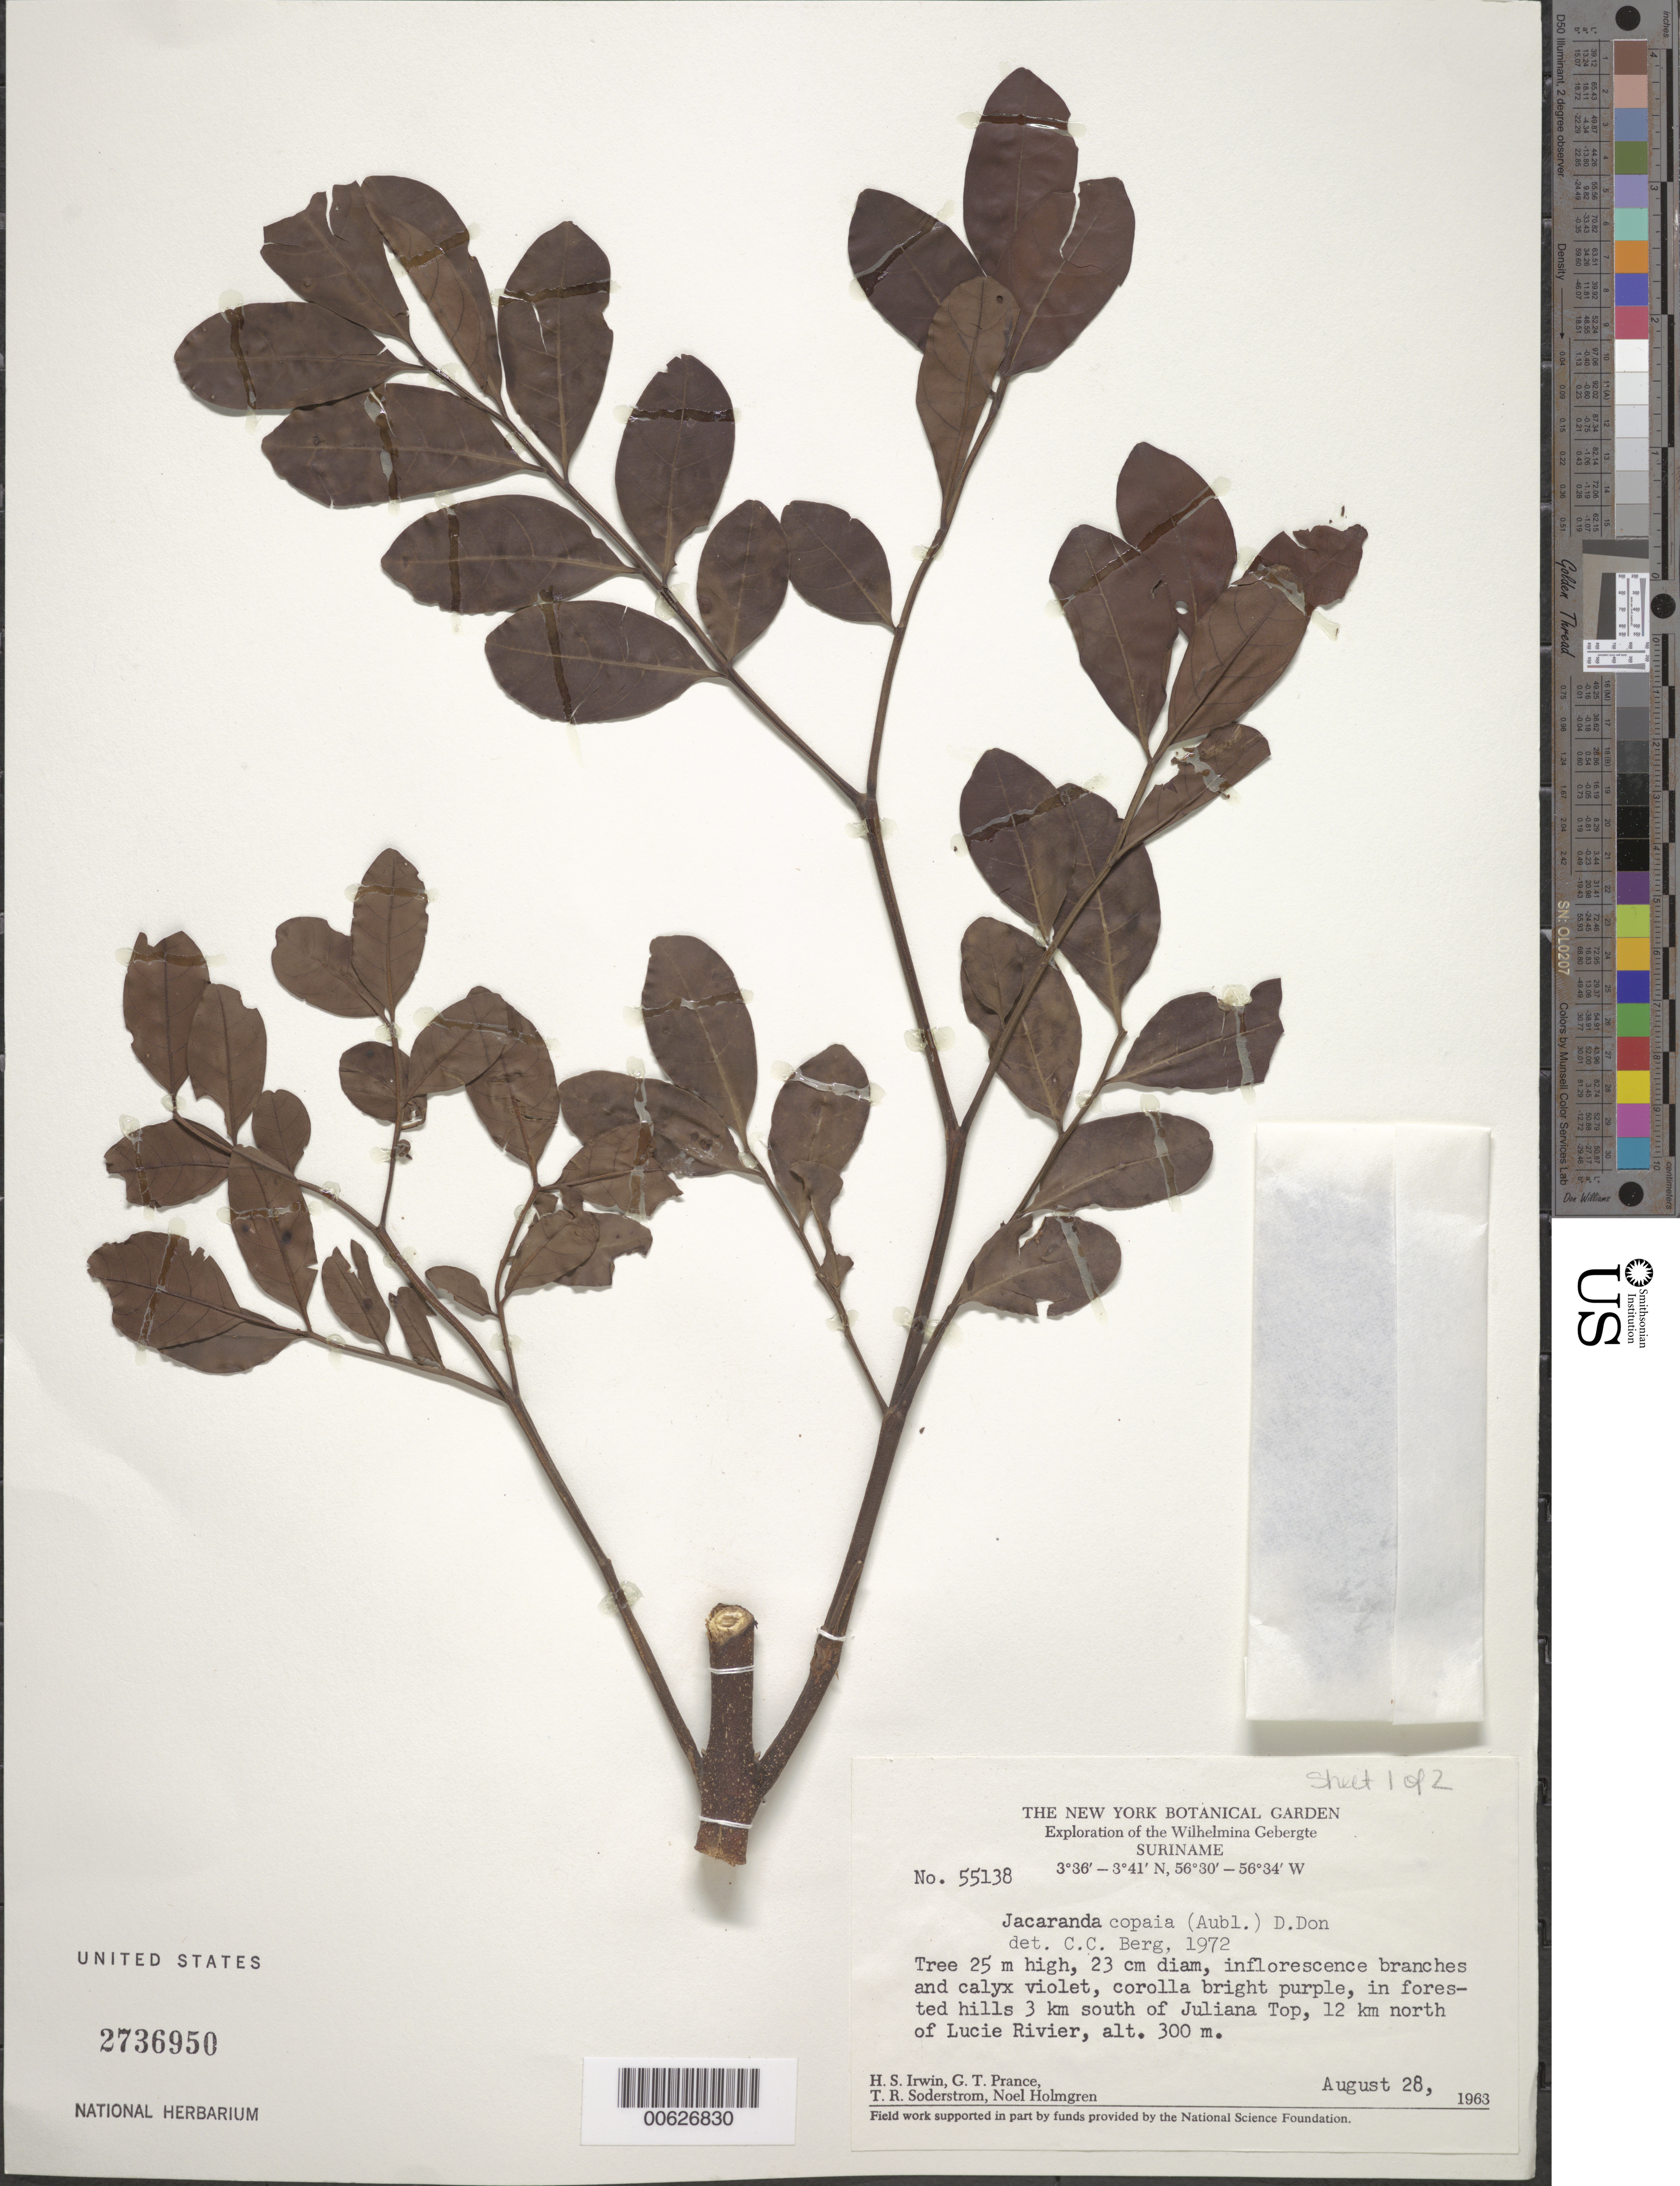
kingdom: Plantae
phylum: Tracheophyta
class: Magnoliopsida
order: Lamiales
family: Bignoniaceae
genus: Jacaranda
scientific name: Jacaranda copaia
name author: (Aubl.) D. Don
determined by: Berg, C. C.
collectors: H. Irwin, G. T. Prance, T. R. Soderstrom & N. H. Holmgren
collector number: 55138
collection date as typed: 28-Aug-63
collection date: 1963-08-28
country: Suriname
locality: Juliana Top, 12 km S of, 12 km N of Lucie R., Wilhelmina Gebergte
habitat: Forested hills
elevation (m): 300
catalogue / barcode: US 2736590